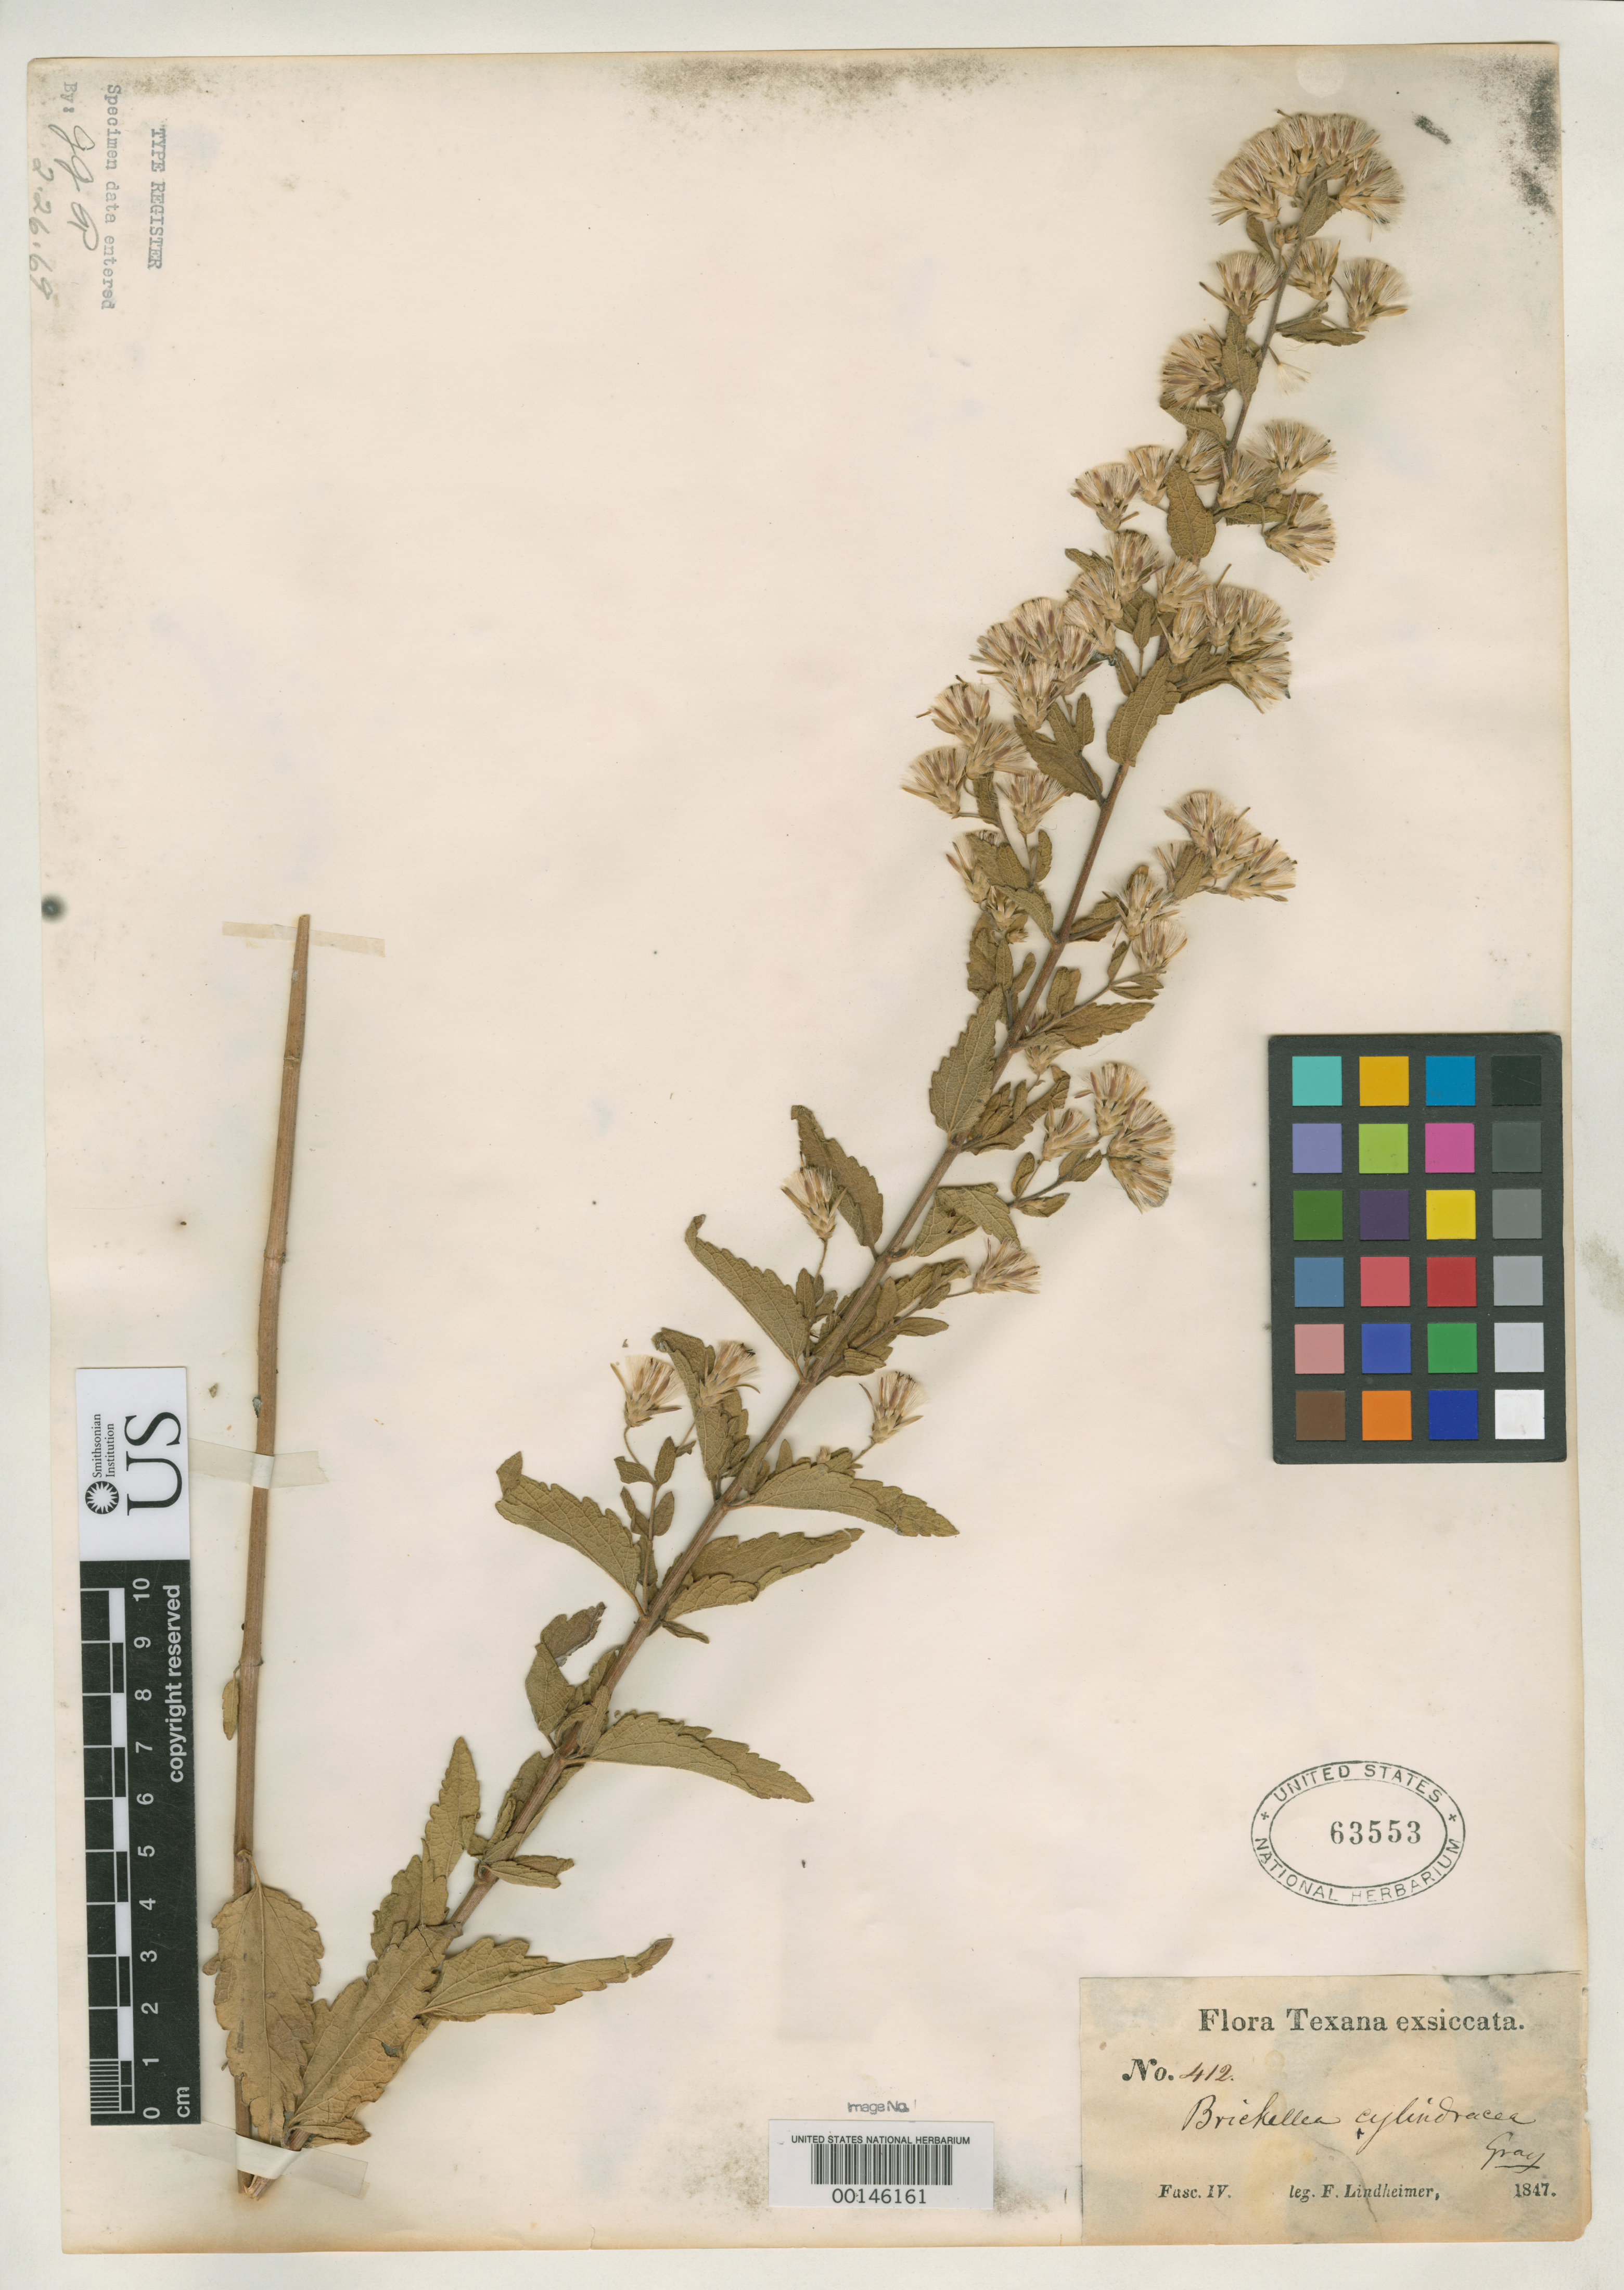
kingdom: Plantae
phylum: Tracheophyta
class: Magnoliopsida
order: Asterales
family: Asteraceae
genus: Brickellia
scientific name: Brickellia cylindracea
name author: A. Gray & Engelm. in A. Gray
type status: Isotype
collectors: F. J. Lindheimer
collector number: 412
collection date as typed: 1847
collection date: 1847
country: United States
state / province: Texas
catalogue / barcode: US 63553